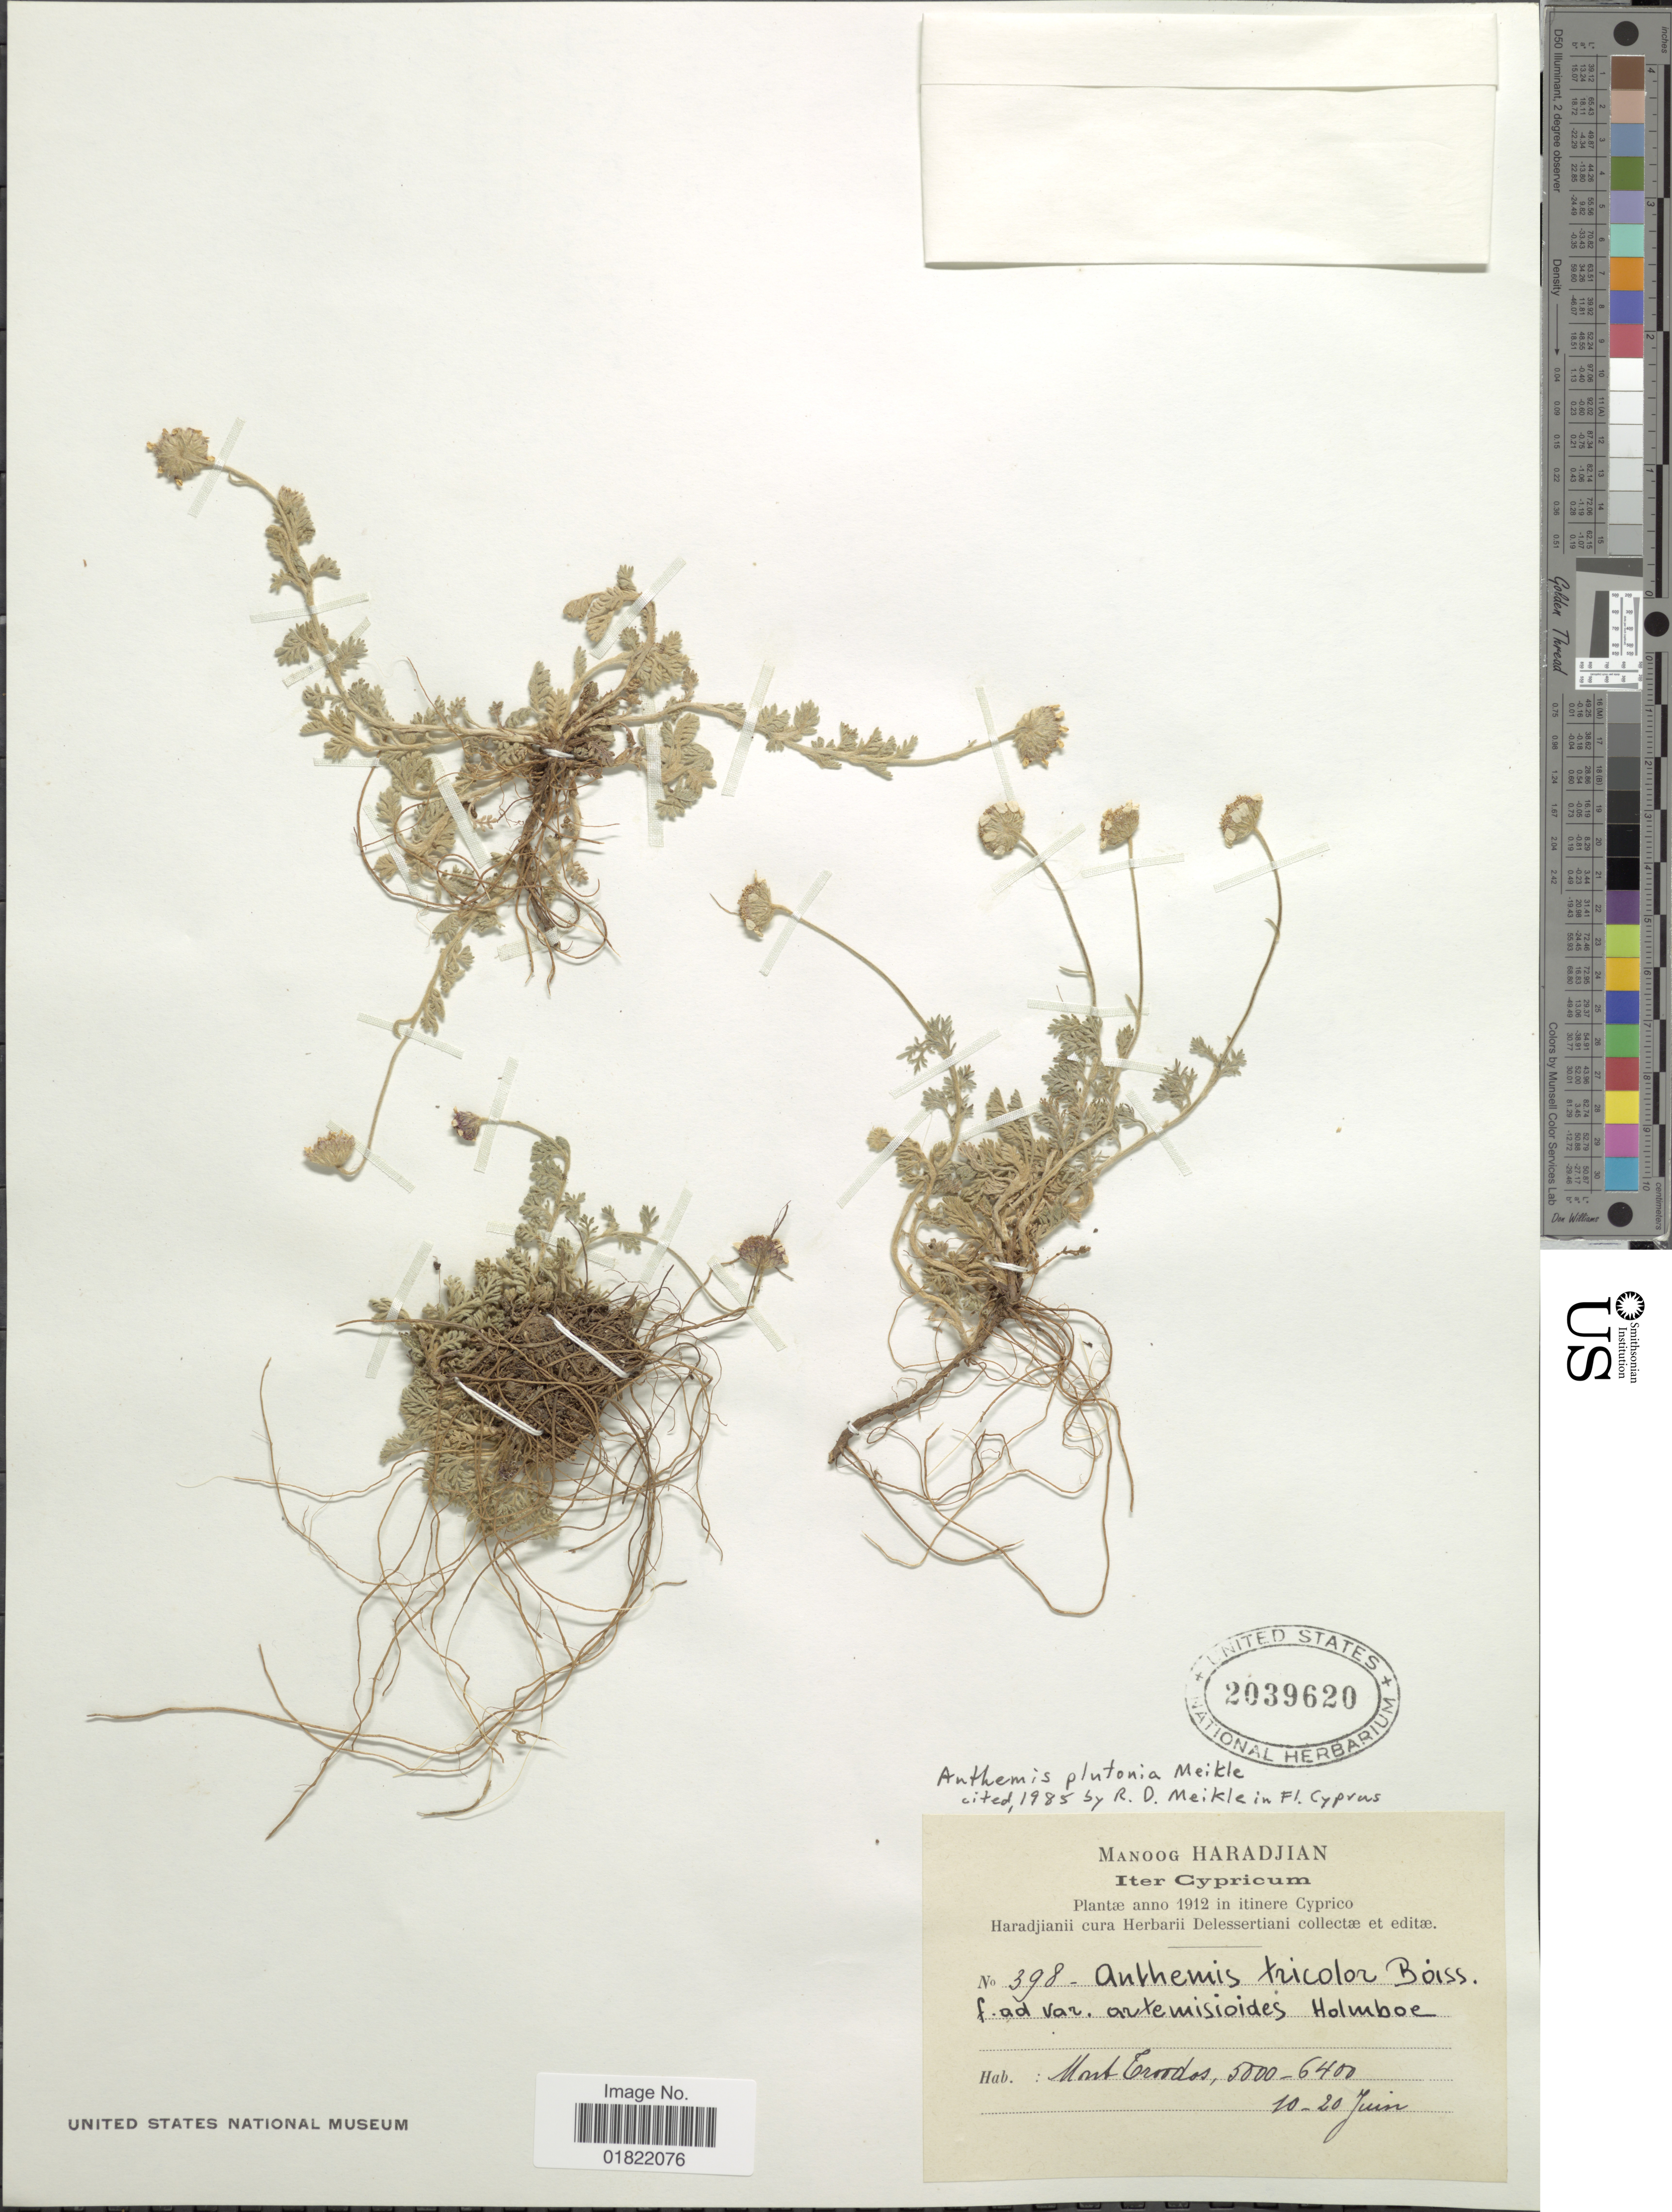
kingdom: Plantae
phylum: Tracheophyta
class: Magnoliopsida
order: Asterales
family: Asteraceae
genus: Anthemis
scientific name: Anthemis plutonia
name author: Meikle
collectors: M. Haradjian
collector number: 398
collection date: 1912-06-10/1912-06-20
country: Cyprus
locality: Mont Croodos [interpreted]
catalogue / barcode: US 2039620